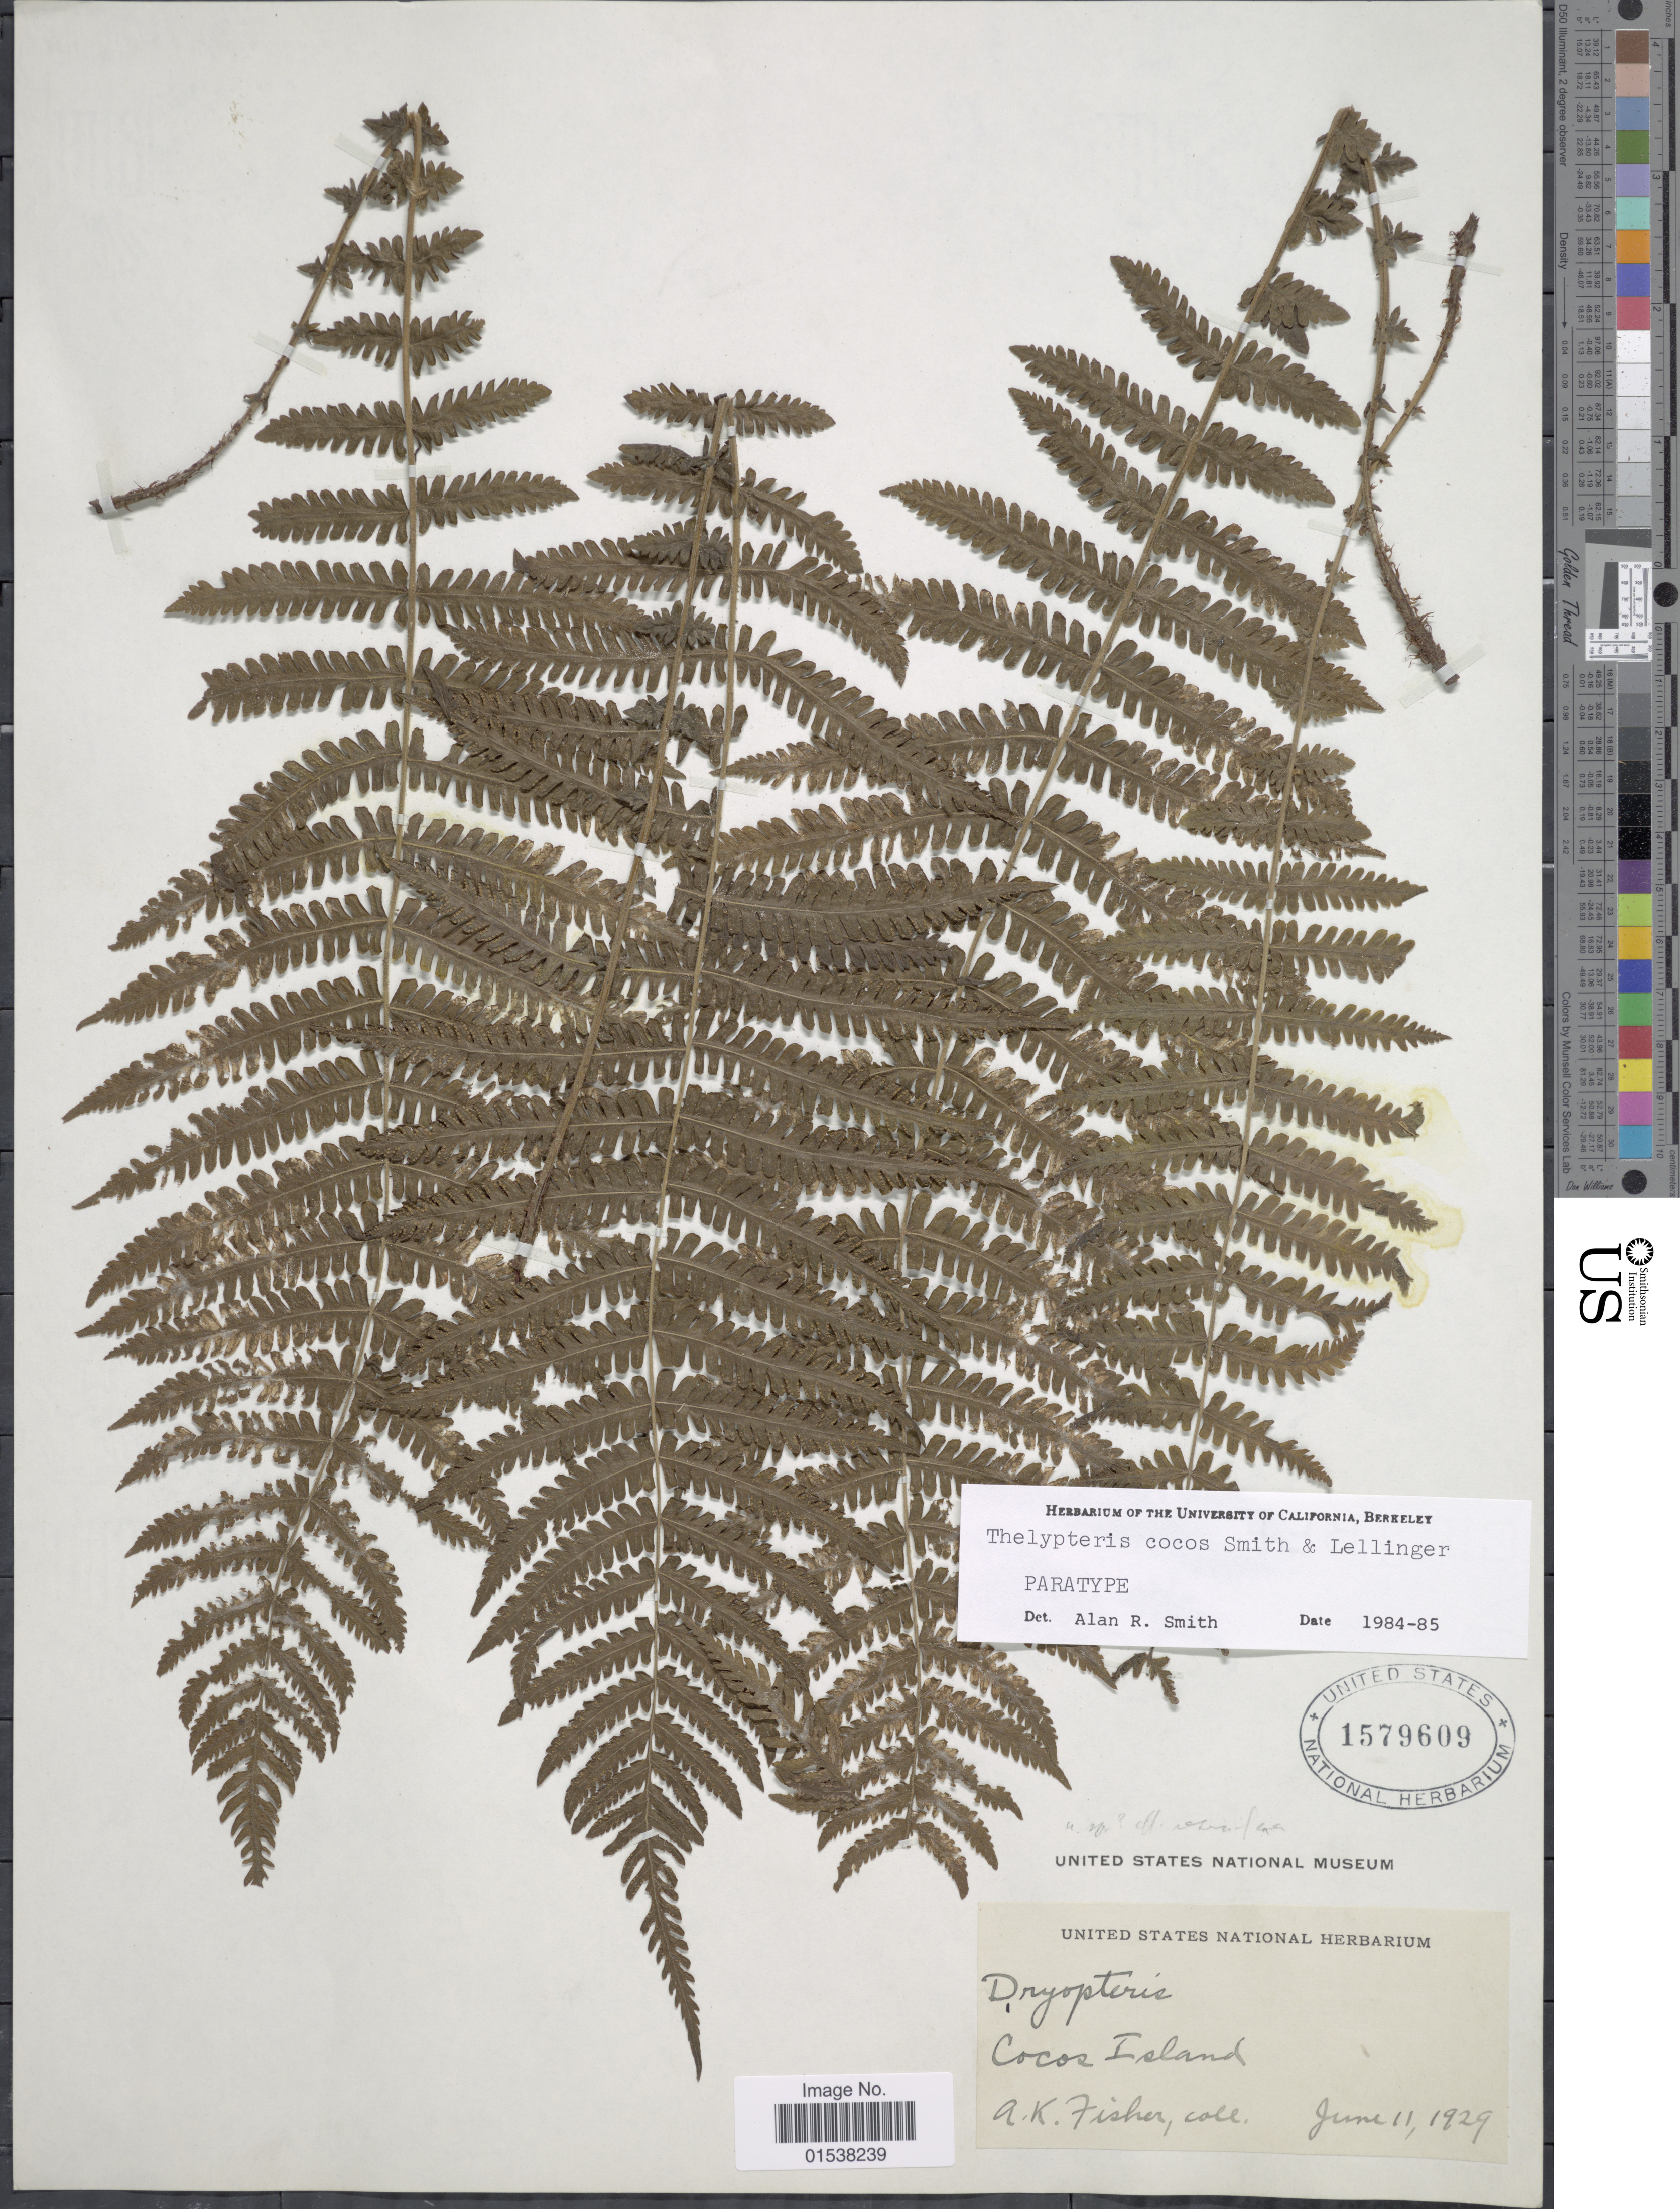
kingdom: Plantae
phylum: Tracheophyta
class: Polypodiopsida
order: Polypodiales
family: Thelypteridaceae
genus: Amauropelta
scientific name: Amauropelta cocos (A.R. Sm. & Lellinger) comb. nov., ined. 2015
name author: (A.R. Sm. & Lellinger)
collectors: A. K. Fisher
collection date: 1929-06-11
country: Australia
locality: Cocos Island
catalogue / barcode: US 1579609